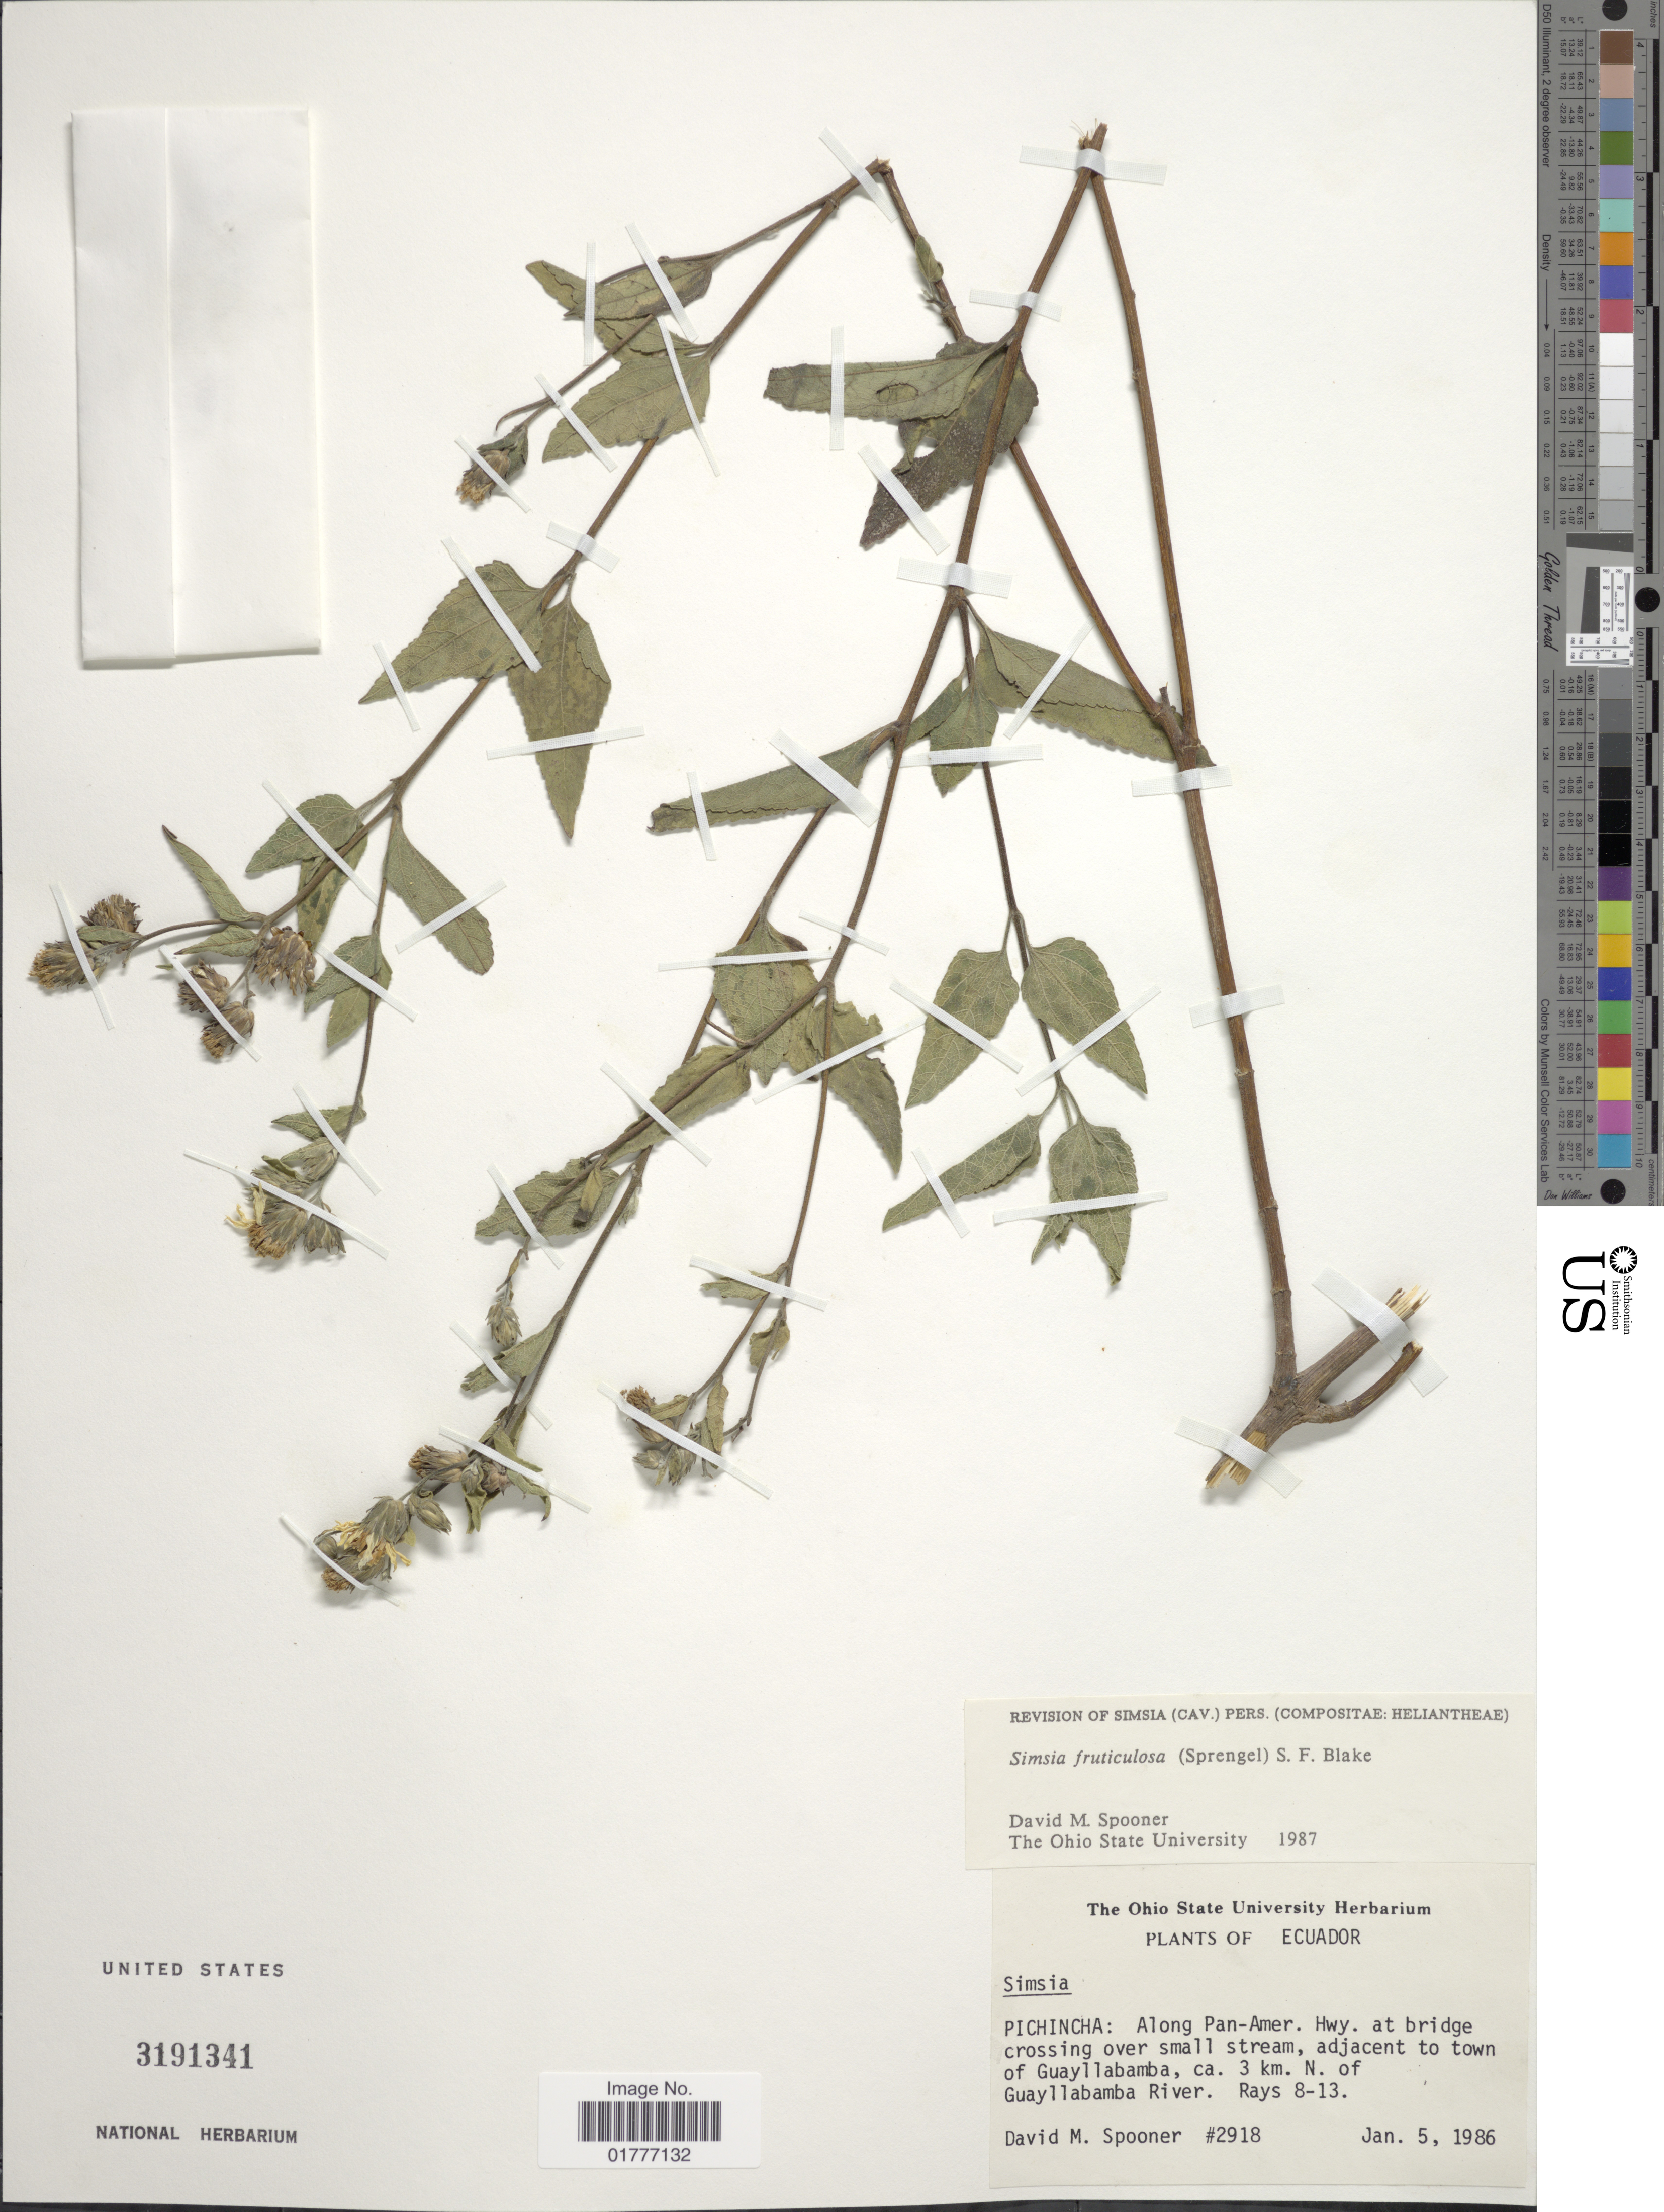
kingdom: Plantae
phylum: Tracheophyta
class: Magnoliopsida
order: Asterales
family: Asteraceae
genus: Simsia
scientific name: Simsia fruticulosa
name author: (Spreng.) S.F. Blake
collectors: D. Spooner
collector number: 2918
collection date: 1986-01-05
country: Ecuador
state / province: Pichincha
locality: Along Pan-Amer. Hwy. at bridge crossing over small stream, adjacent to town of Guayllabamba, ca. 3 km. N. of Guayllabamba River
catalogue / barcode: US 3191341